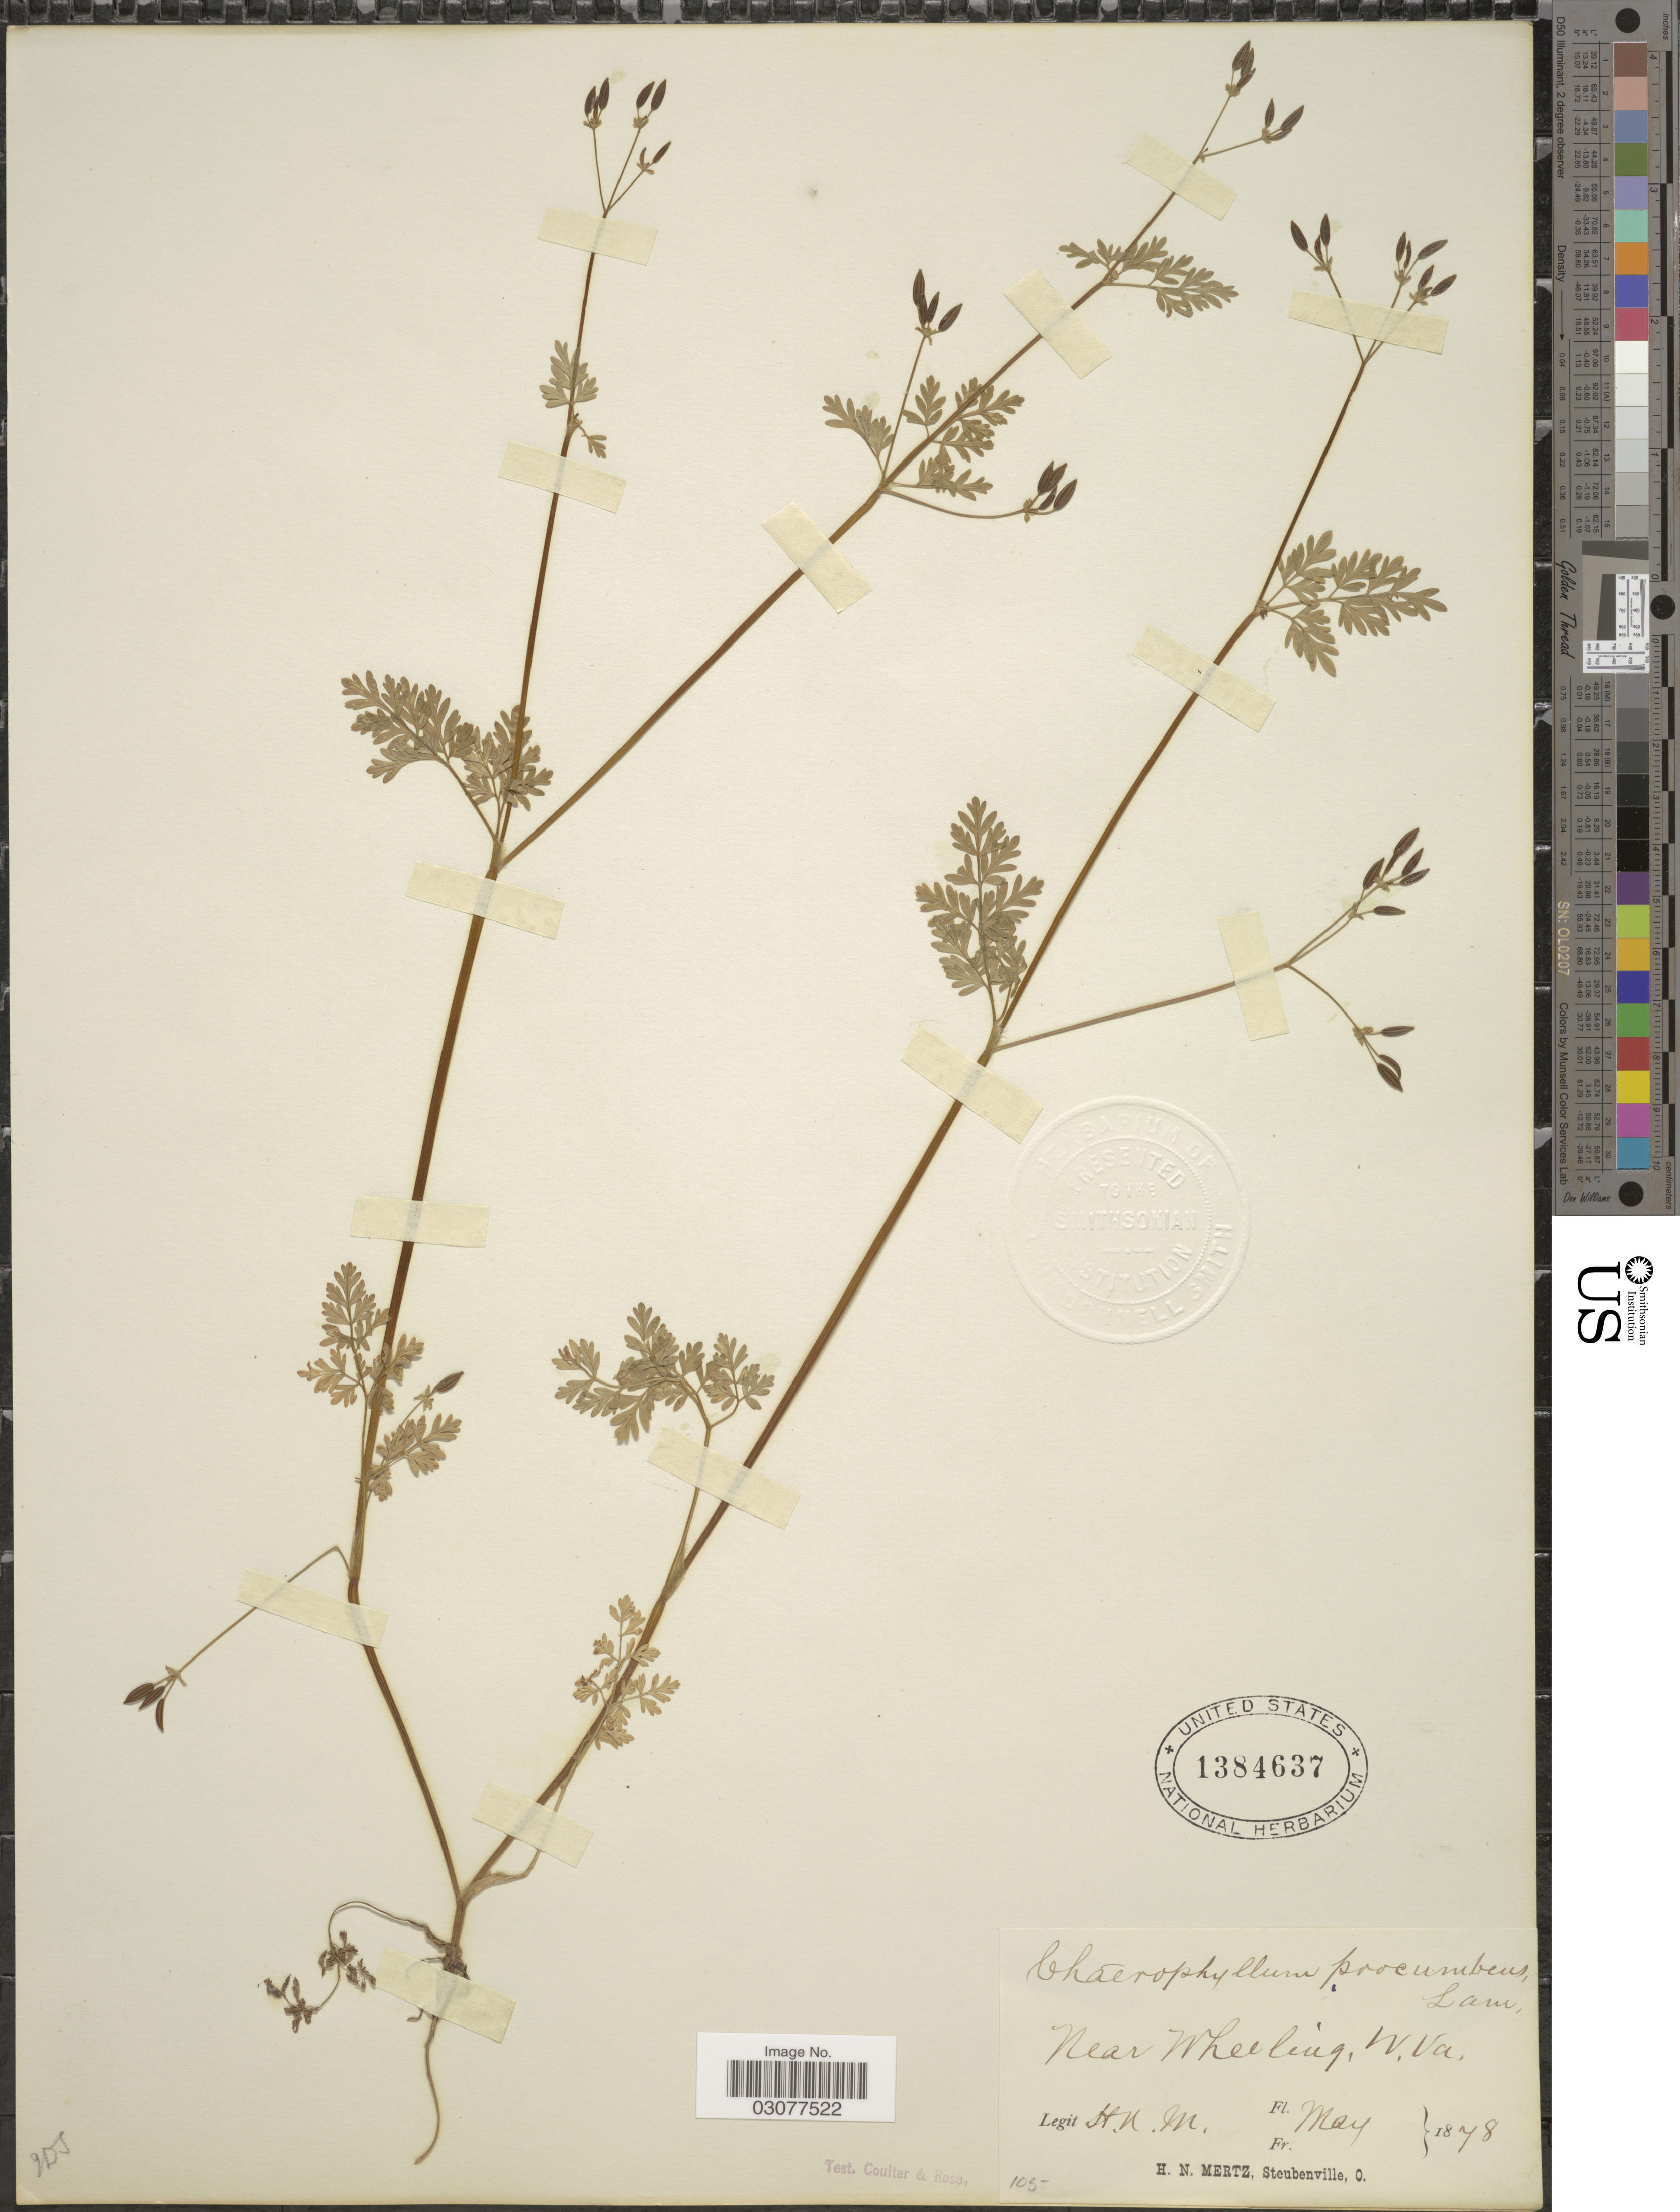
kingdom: Plantae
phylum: Tracheophyta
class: Magnoliopsida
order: Apiales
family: Apiaceae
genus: Chaerophyllum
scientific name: Chaerophyllum procumbens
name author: (L.) Crantz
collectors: H. Mertz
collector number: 105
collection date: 1878-05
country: United States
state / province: West Virginia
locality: Near Wheeling.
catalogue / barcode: US 1384637